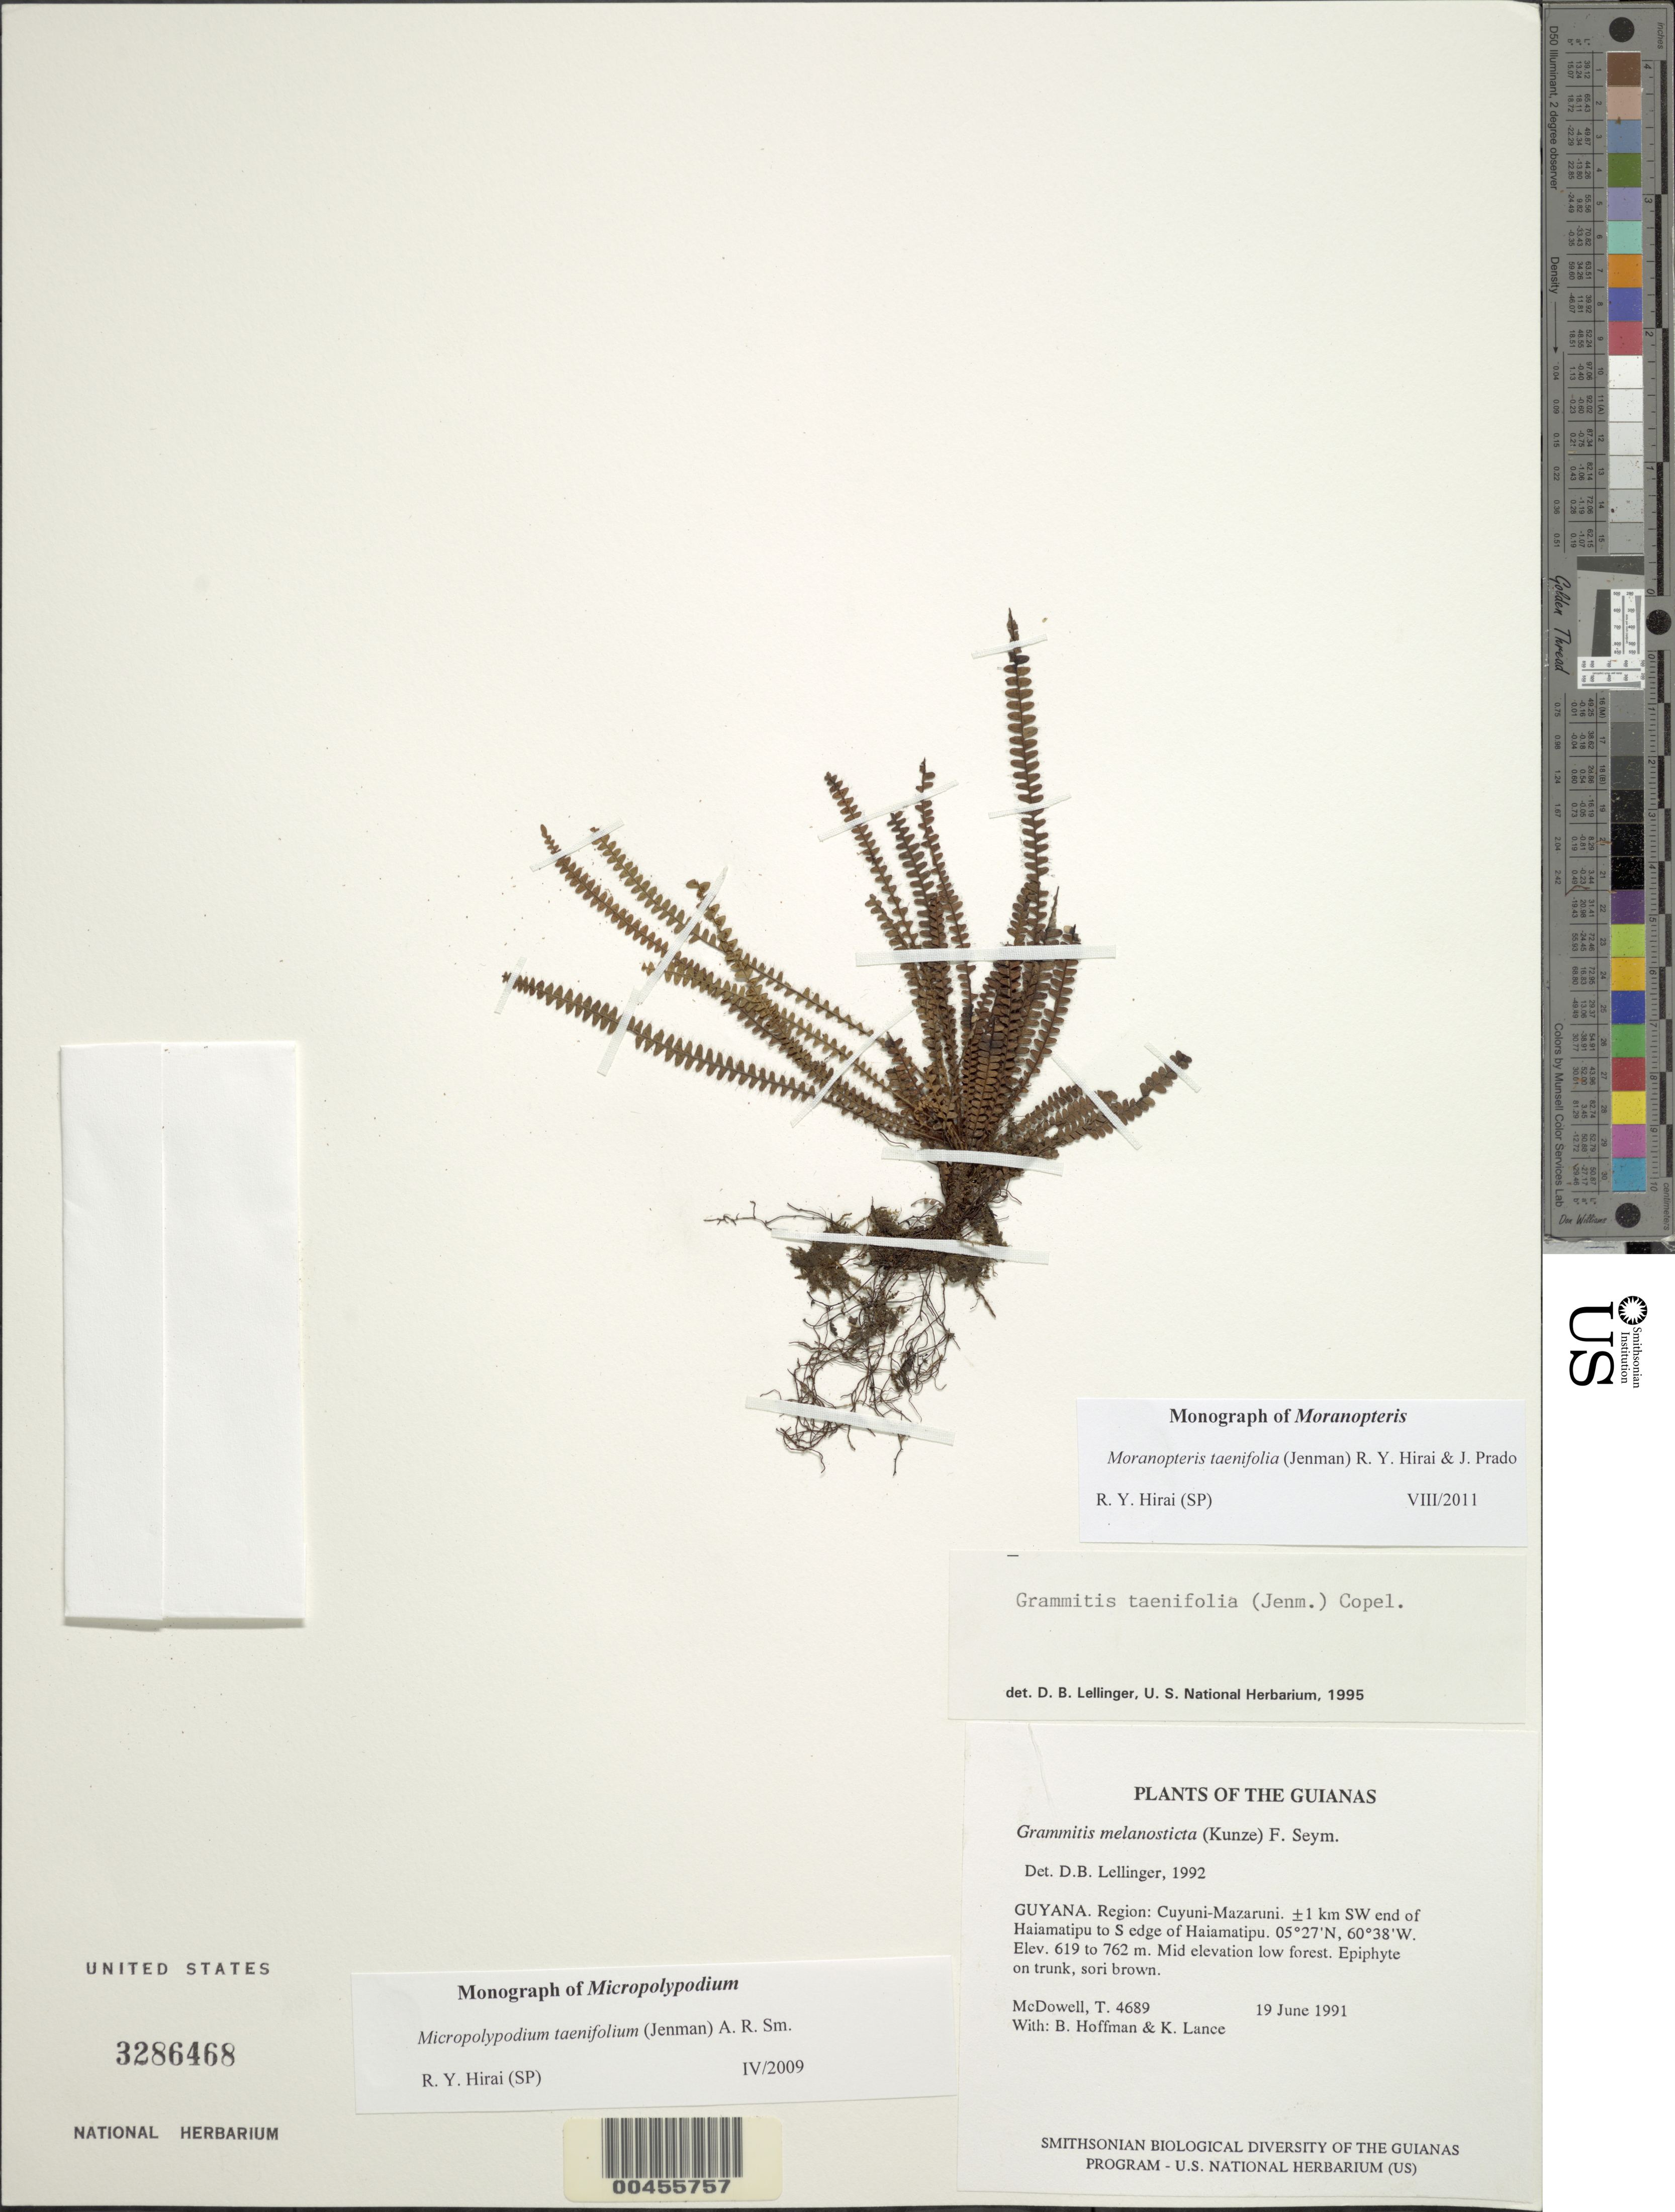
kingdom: Plantae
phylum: Tracheophyta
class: Polypodiopsida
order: Polypodiales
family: Polypodiaceae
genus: Moranopteris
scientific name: Moranopteris taenifolia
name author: (Jenman) R. Y. Hirai & J. Prado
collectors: T. McDowell, B. Hoffman & K. Lance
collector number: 4689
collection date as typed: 19 June 1991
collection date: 1991-06-19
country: Guyana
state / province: Cuyuni-Mazaruni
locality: ±1 km SW end of Haiamatipu to S edge of Haiamatipu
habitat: Mid elevation low forest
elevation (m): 610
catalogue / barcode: US 3286468